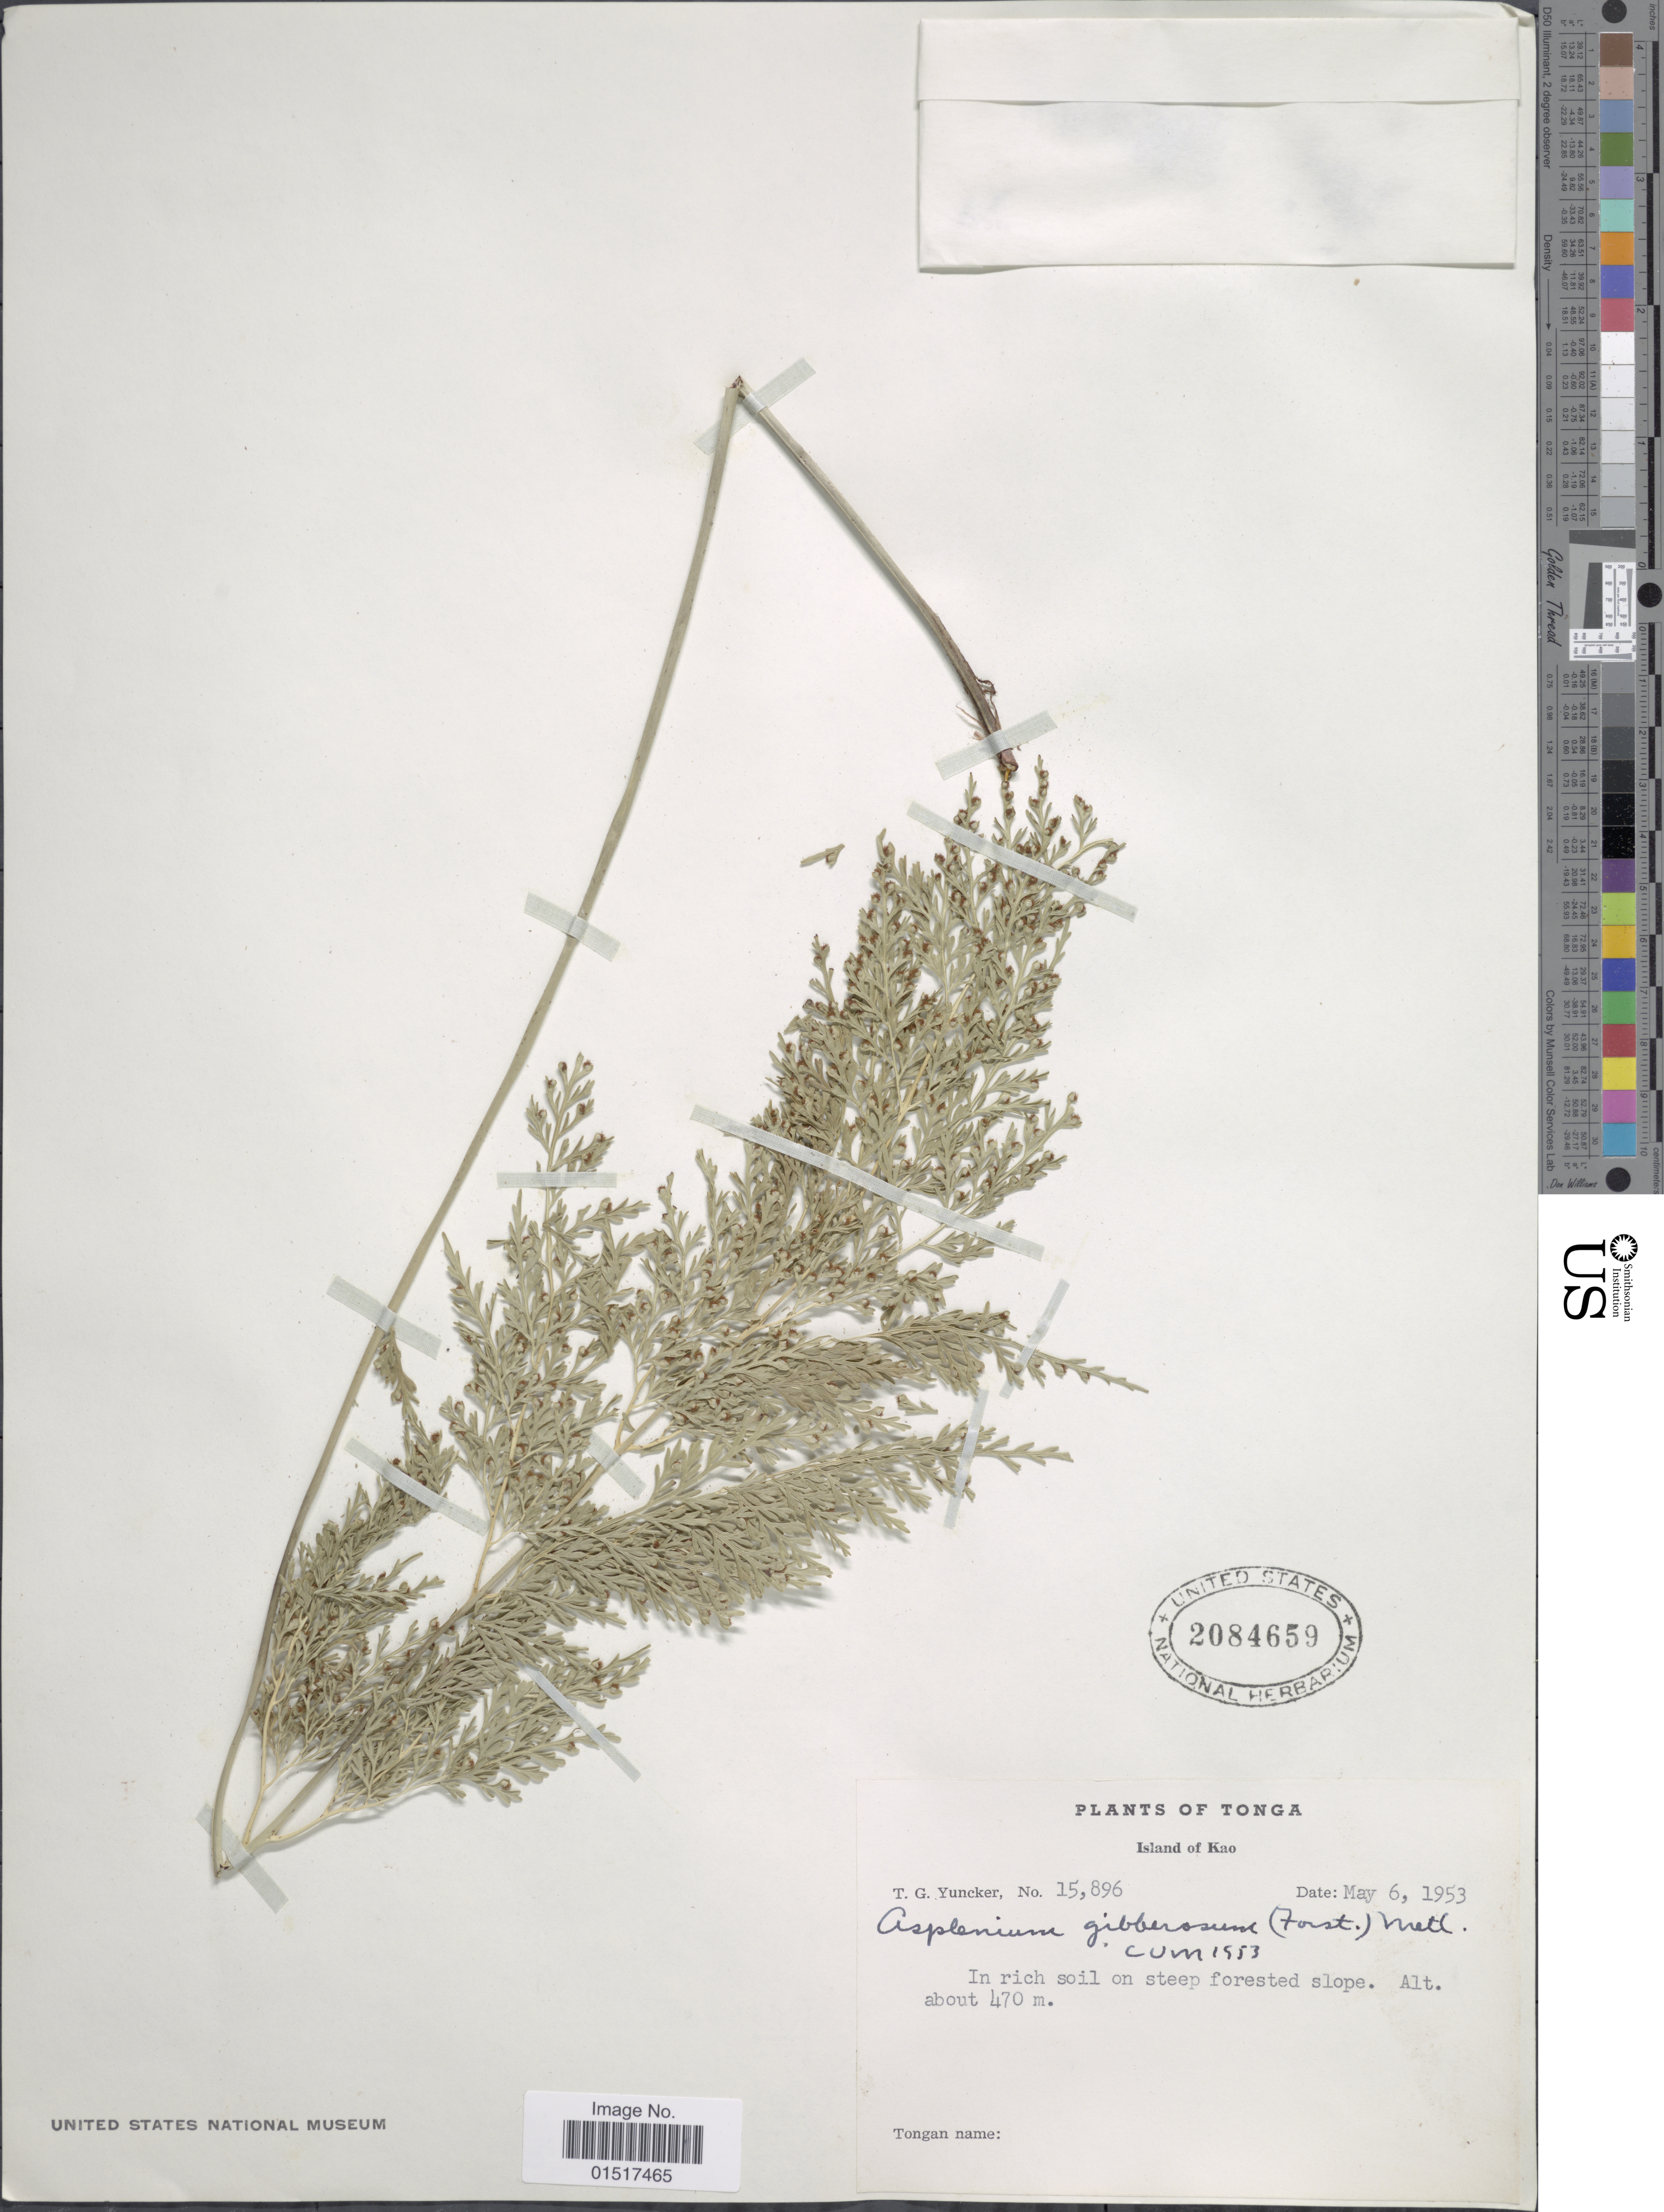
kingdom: Plantae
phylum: Tracheophyta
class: Polypodiopsida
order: Polypodiales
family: Aspleniaceae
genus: Asplenium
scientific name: Asplenium gibberosum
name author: (G. Forst.) Mett.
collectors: T. G. Yuncker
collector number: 15896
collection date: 1953-05-06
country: Tonga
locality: Island of Kao.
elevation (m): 470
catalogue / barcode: US 2084659